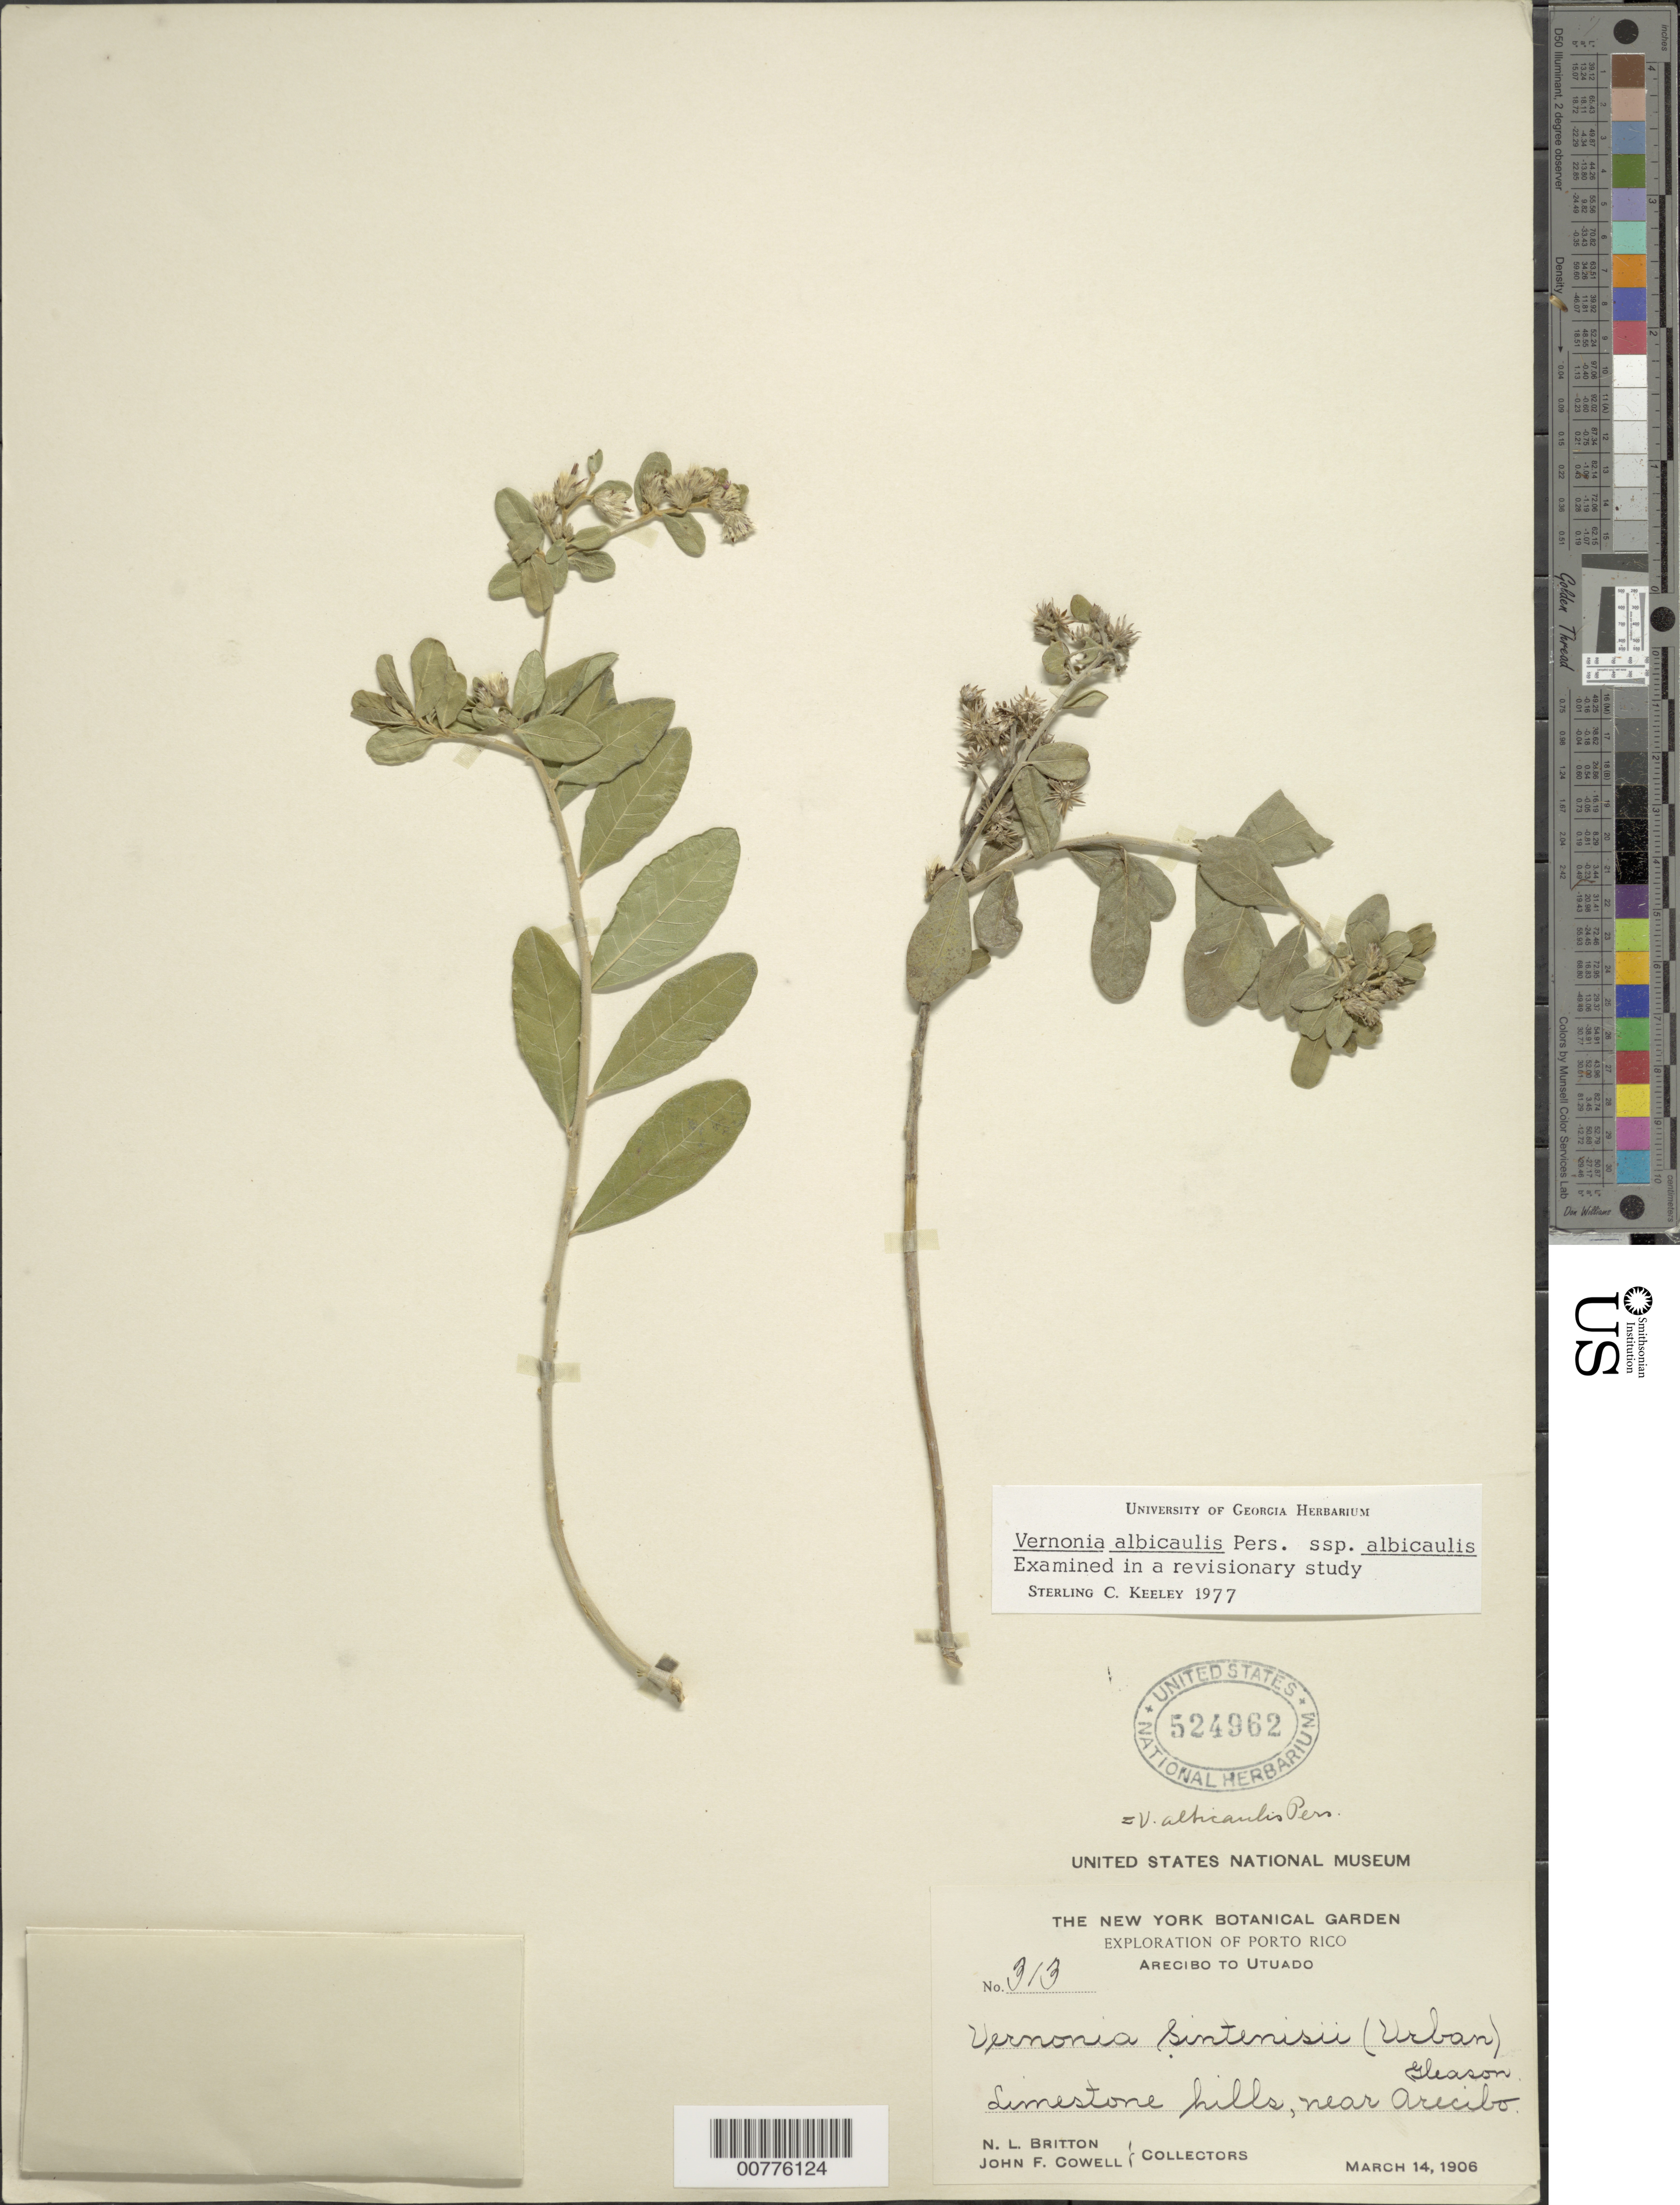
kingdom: Plantae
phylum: Tracheophyta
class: Magnoliopsida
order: Asterales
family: Asteraceae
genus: Lepidaploa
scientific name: Lepidaploa glabra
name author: (Willd.) H. Rob.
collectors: N. Britton & J. F. Cowell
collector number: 313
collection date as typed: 14 Mar 1906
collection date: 1906-03-14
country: Puerto Rico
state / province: Arecibo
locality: Arecibo to Utuado. Limestone hills, near Arecibo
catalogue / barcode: US 524962